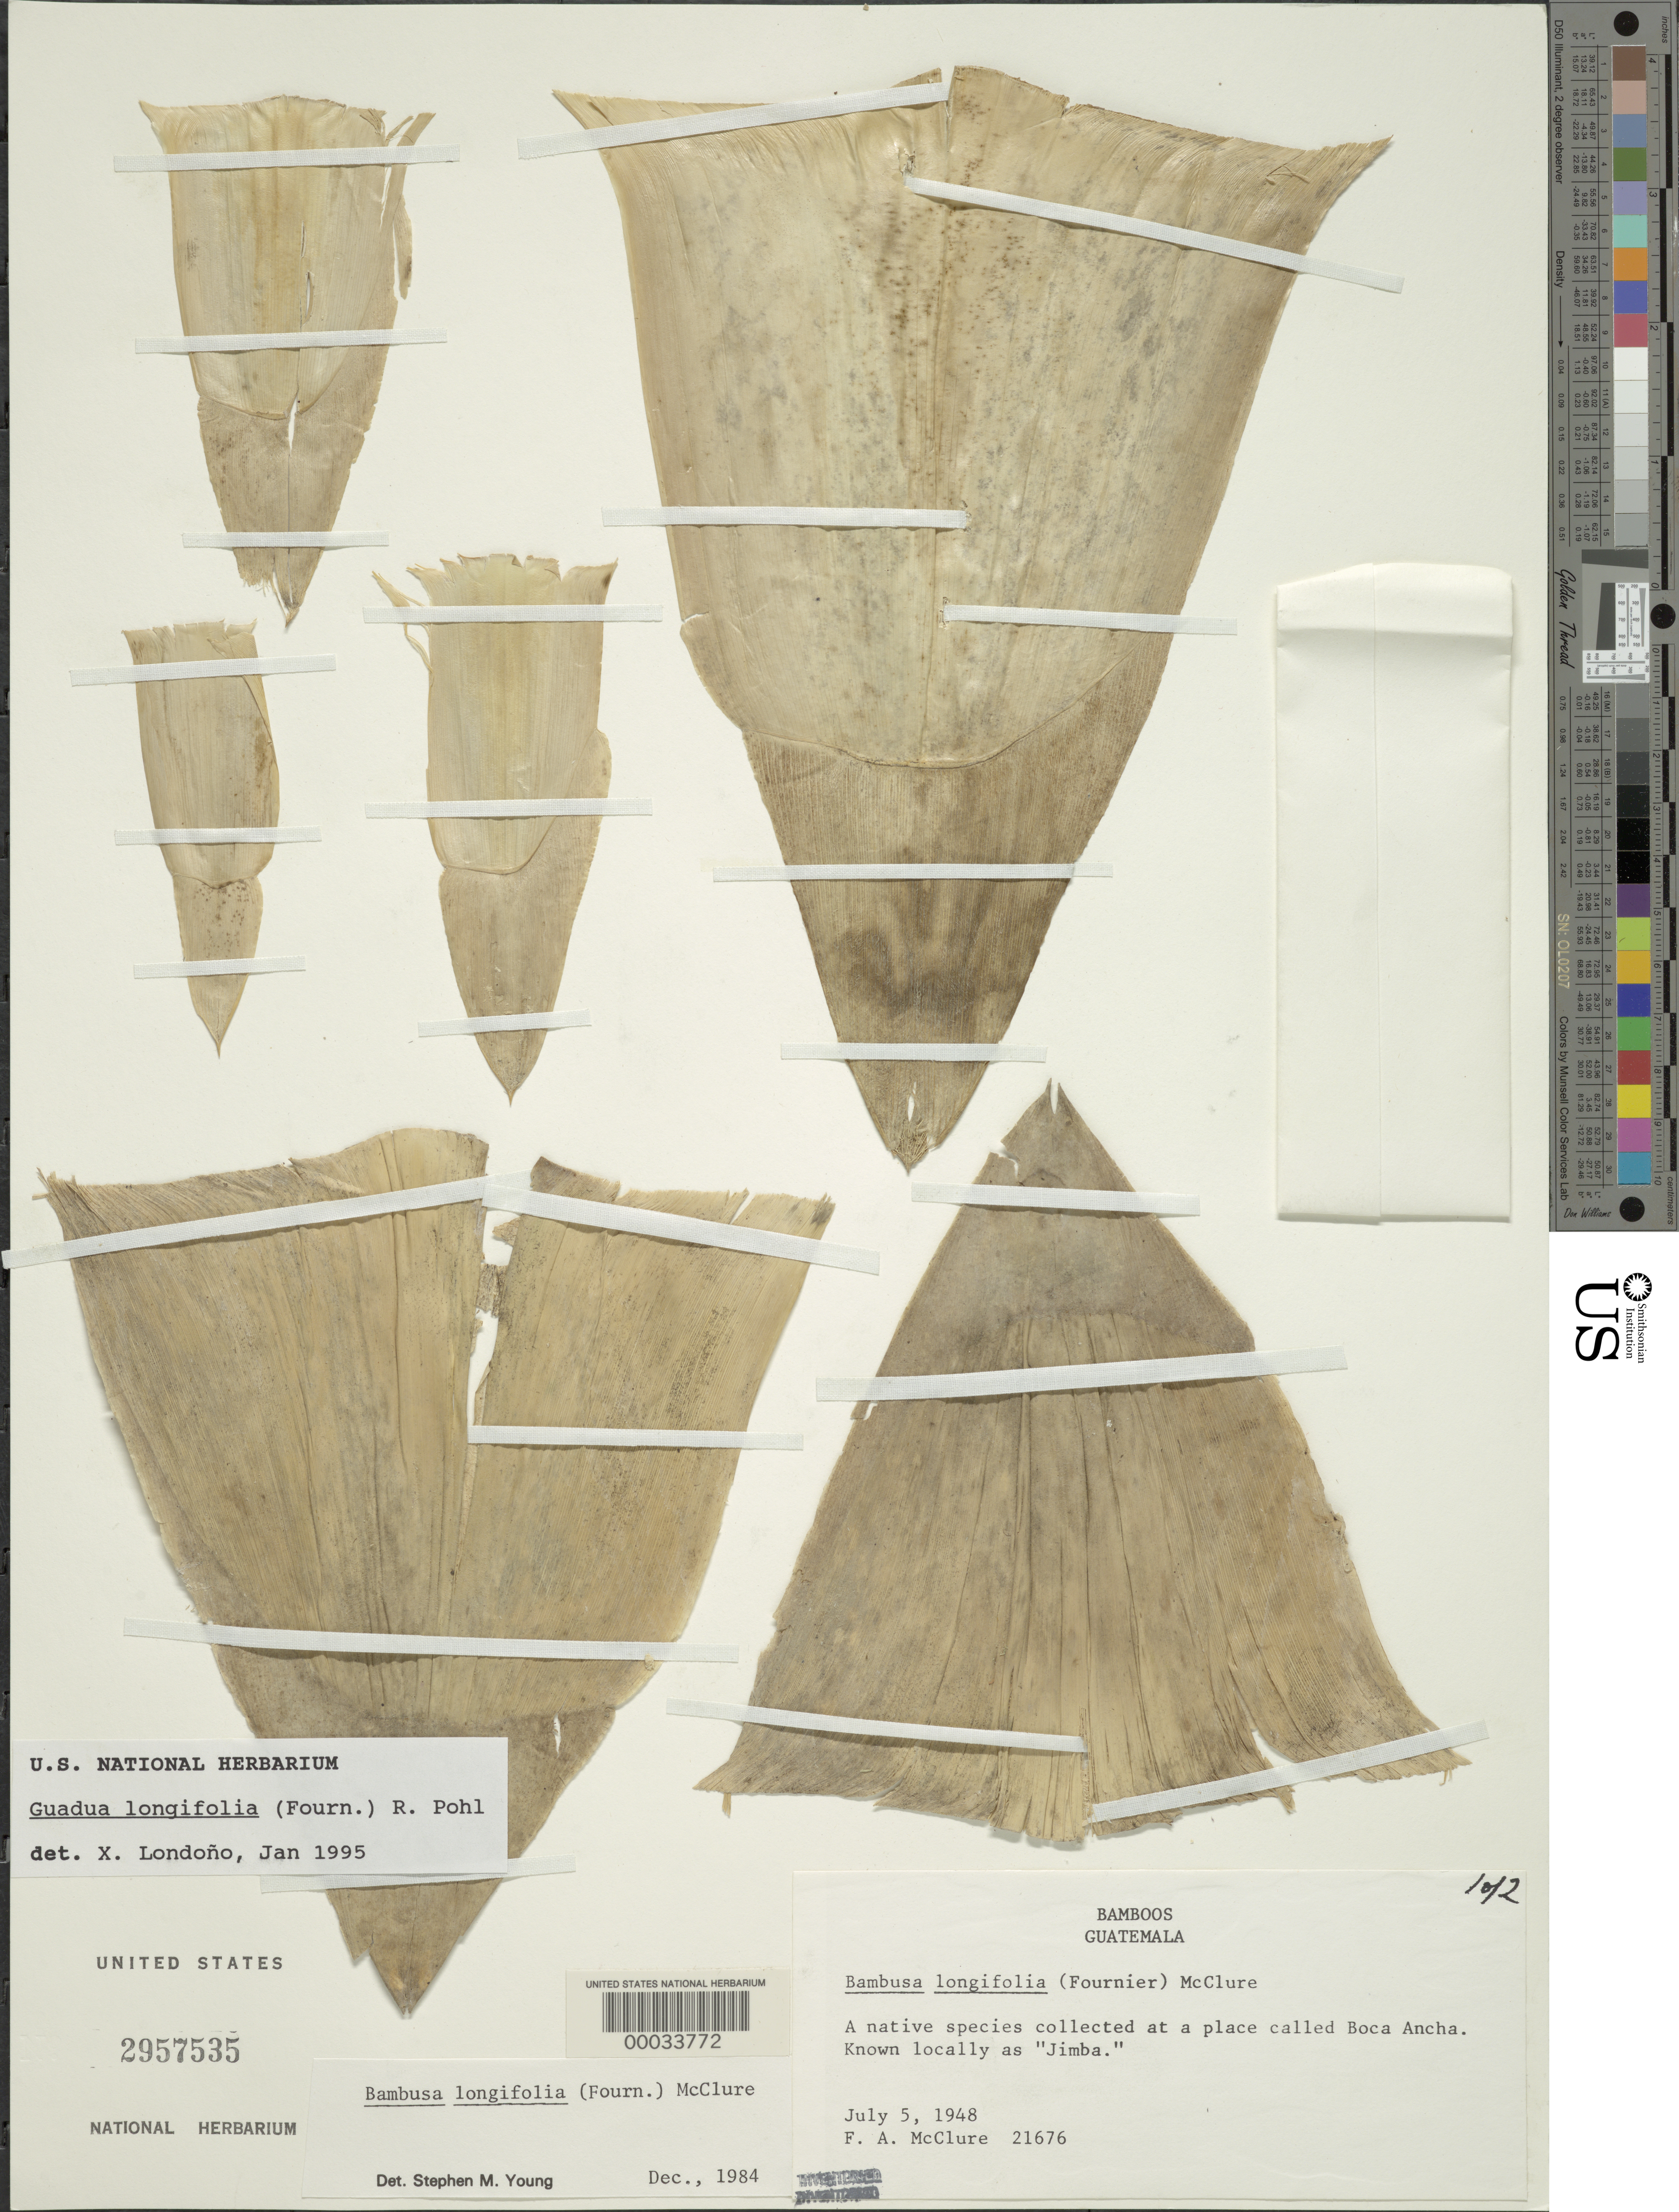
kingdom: Plantae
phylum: Tracheophyta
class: Liliopsida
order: Poales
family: Poaceae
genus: Guadua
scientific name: Guadua longifolia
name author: (E. Fourn.) R.W. Pohl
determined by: Londoño, X., (TULV), Jardin Botanico "Juan Maria Cespedes"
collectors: F. A. McClure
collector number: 21676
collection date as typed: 05 Jul 1948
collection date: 1948-07-05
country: Guatemala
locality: Boca ancha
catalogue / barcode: US 2957535